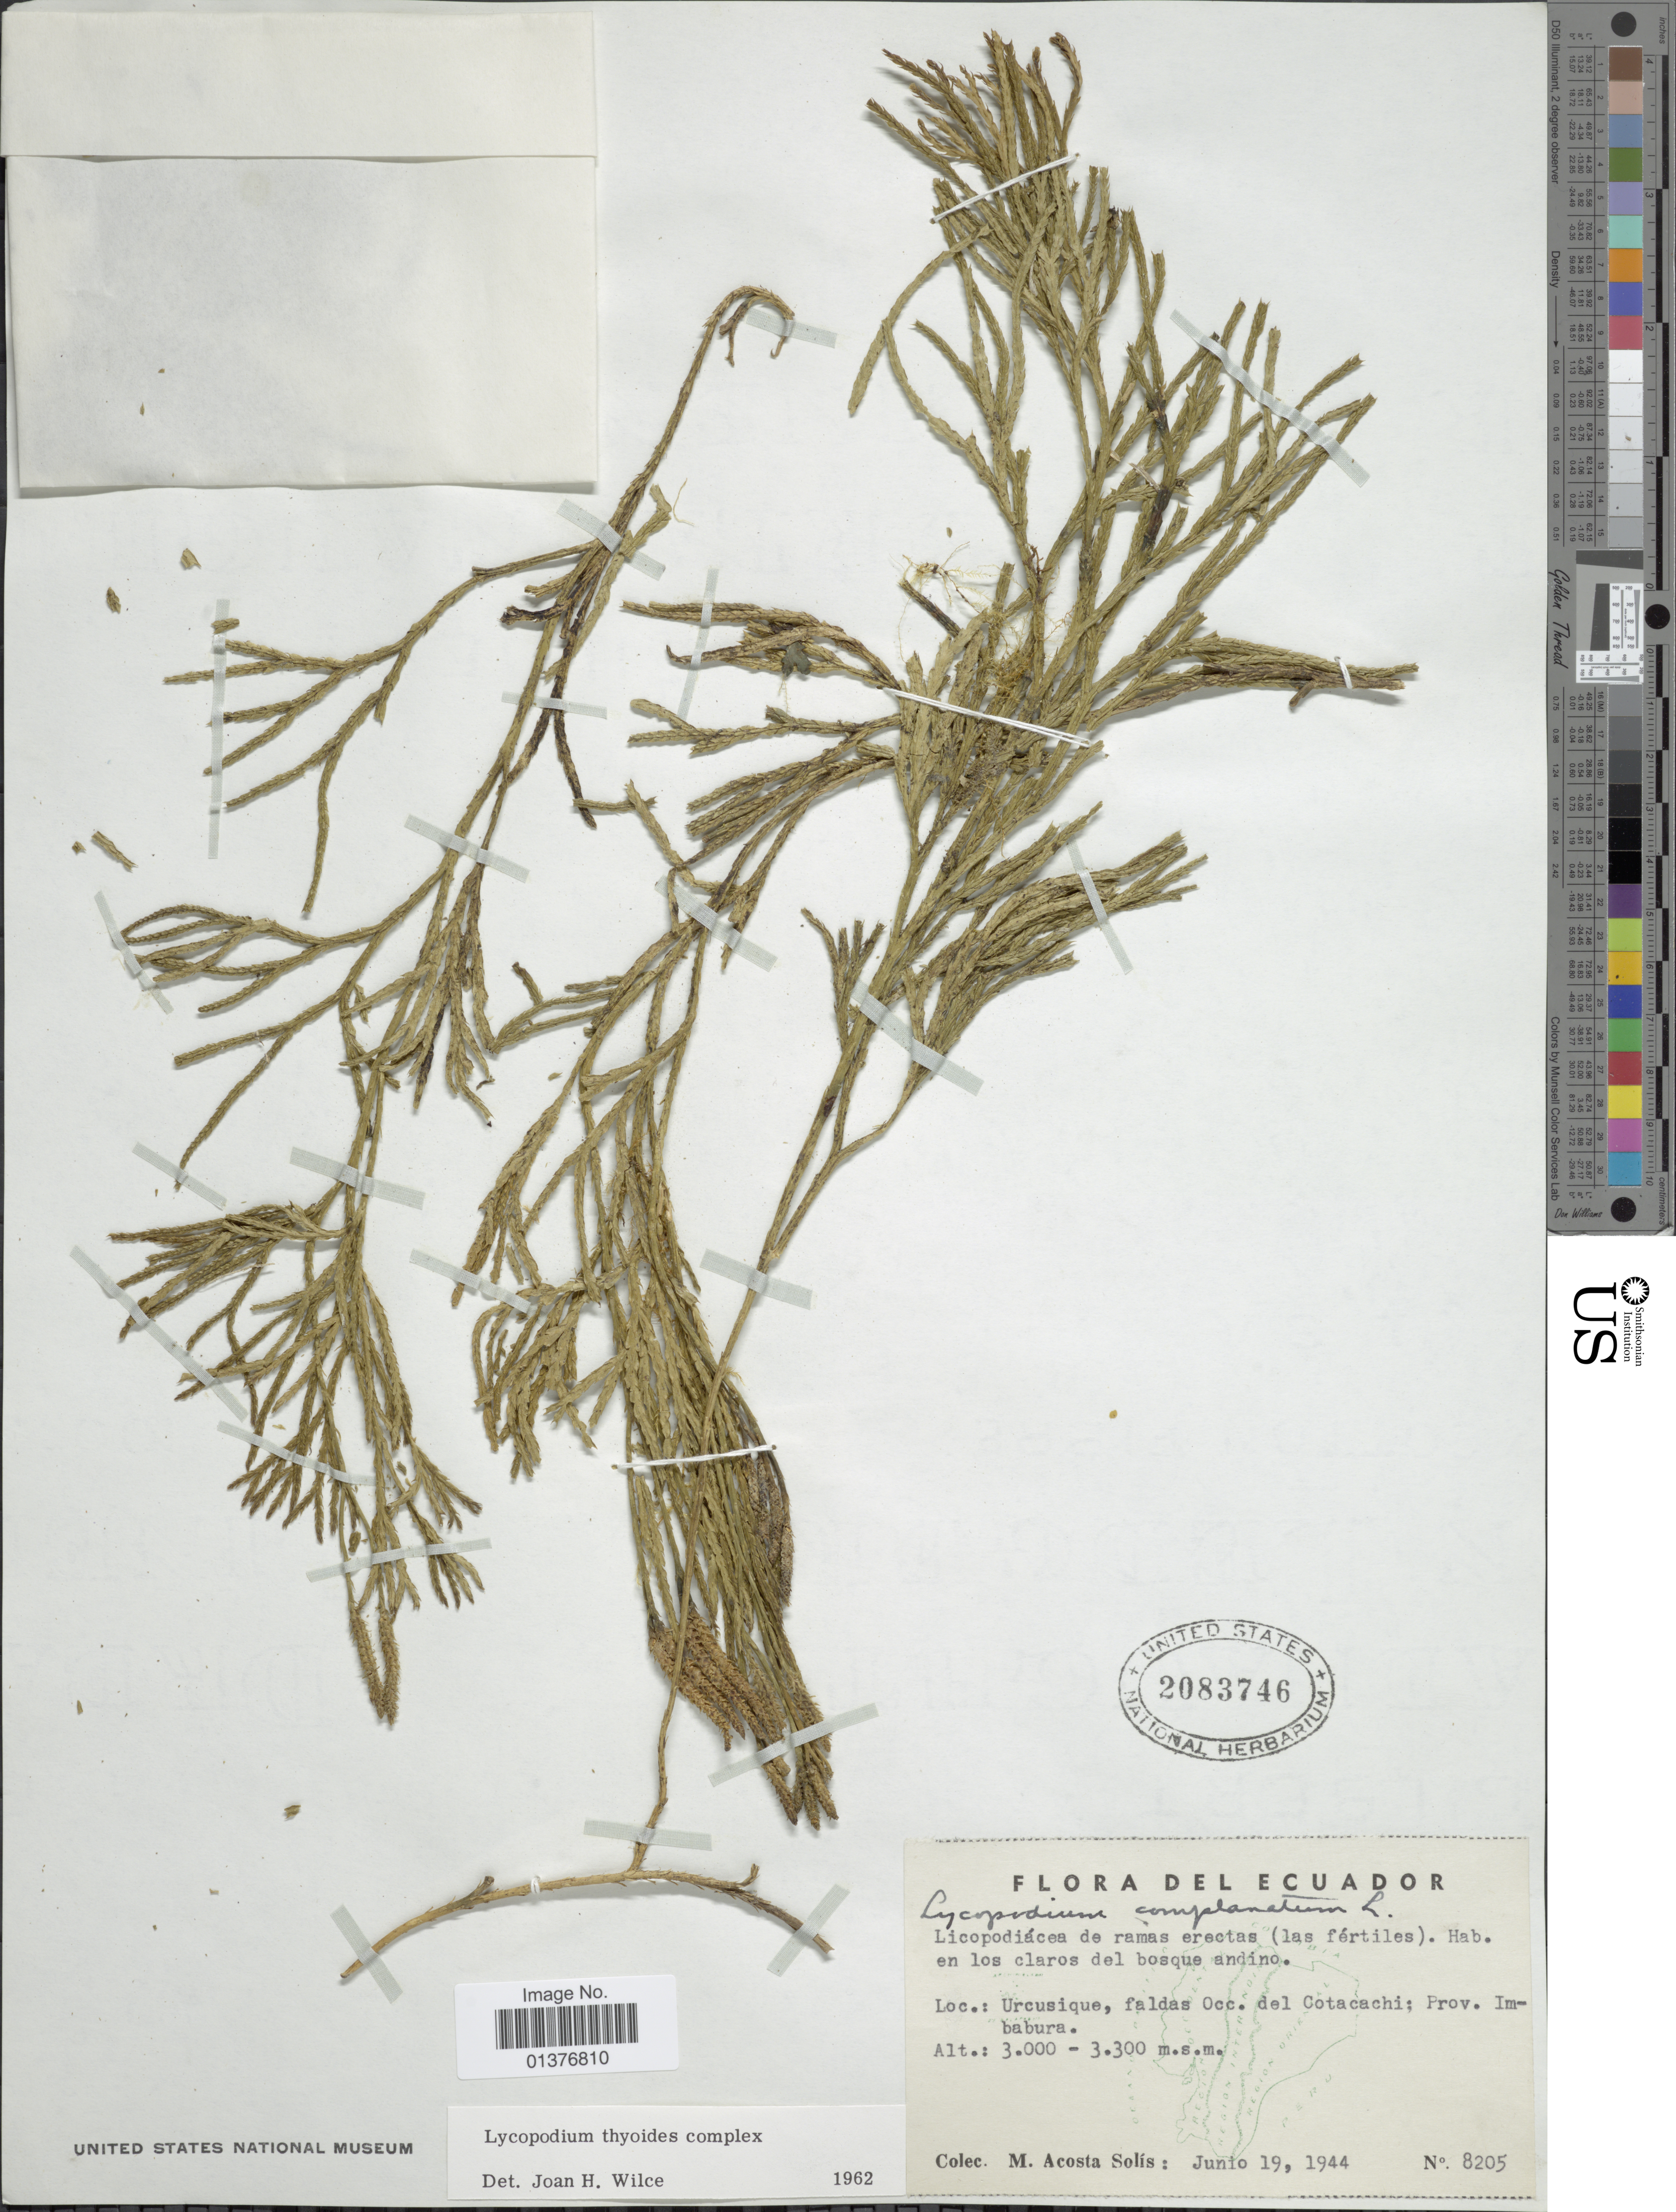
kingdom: Plantae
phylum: Tracheophyta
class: Lycopodiopsida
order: Lycopodiales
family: Lycopodiaceae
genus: Diphasiastrum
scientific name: Diphasiastrum thyoides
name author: (Humb. & Bonpl. ex Willd.) Holub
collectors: M. Acosta Solis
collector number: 8205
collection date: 1944-06-19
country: Ecuador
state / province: Imbabura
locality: Urcusique, faldas occ. del Cotacachi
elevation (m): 3000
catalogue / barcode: US 2083746